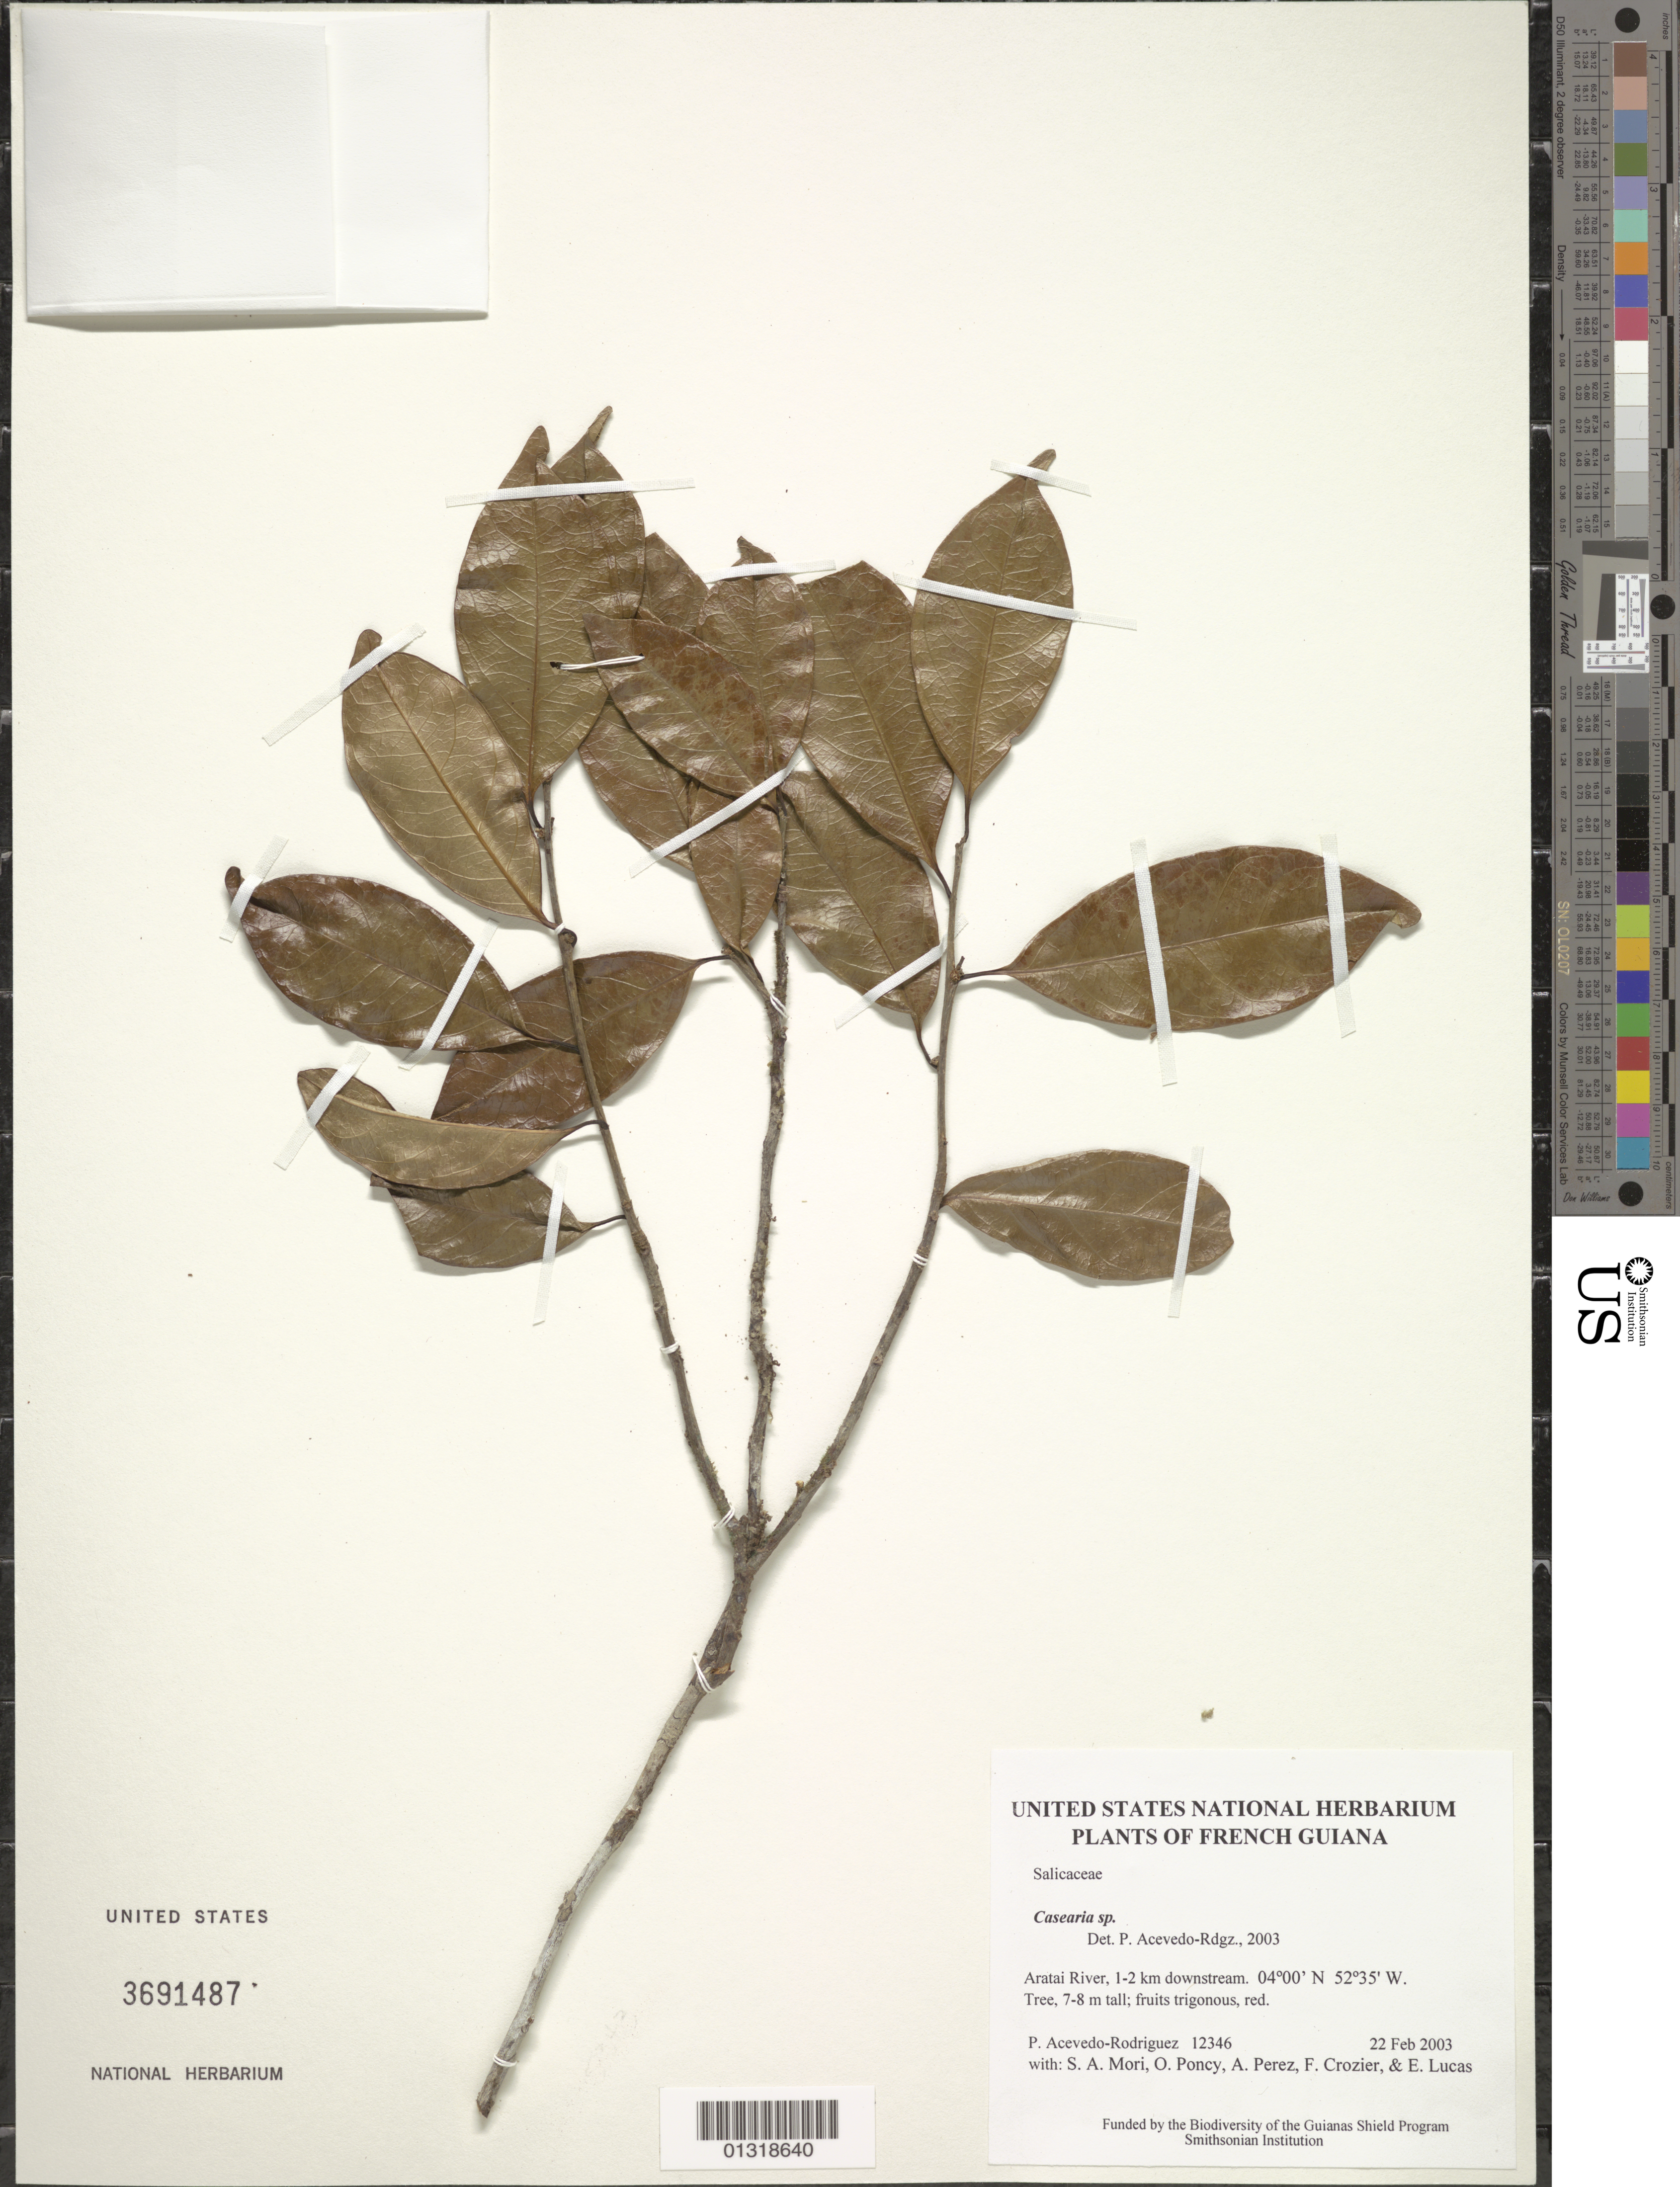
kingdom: Plantae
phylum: Tracheophyta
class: Magnoliopsida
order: Malpighiales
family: Salicaceae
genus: Casearia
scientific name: Casearia sp.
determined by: Acevedo-Rodríguez, P., (BOT), Smithsonian Institution - National Museum of Natural History (UNITED STATES)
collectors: P. Acevedo-Rodr., S. Mori, O. Poncy, A. Pérez, F. Crozier & E. Lucas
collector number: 12346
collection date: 2003-02-22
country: French Guiana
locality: Aratai River, 1-2 km downstream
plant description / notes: US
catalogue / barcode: US 3691487